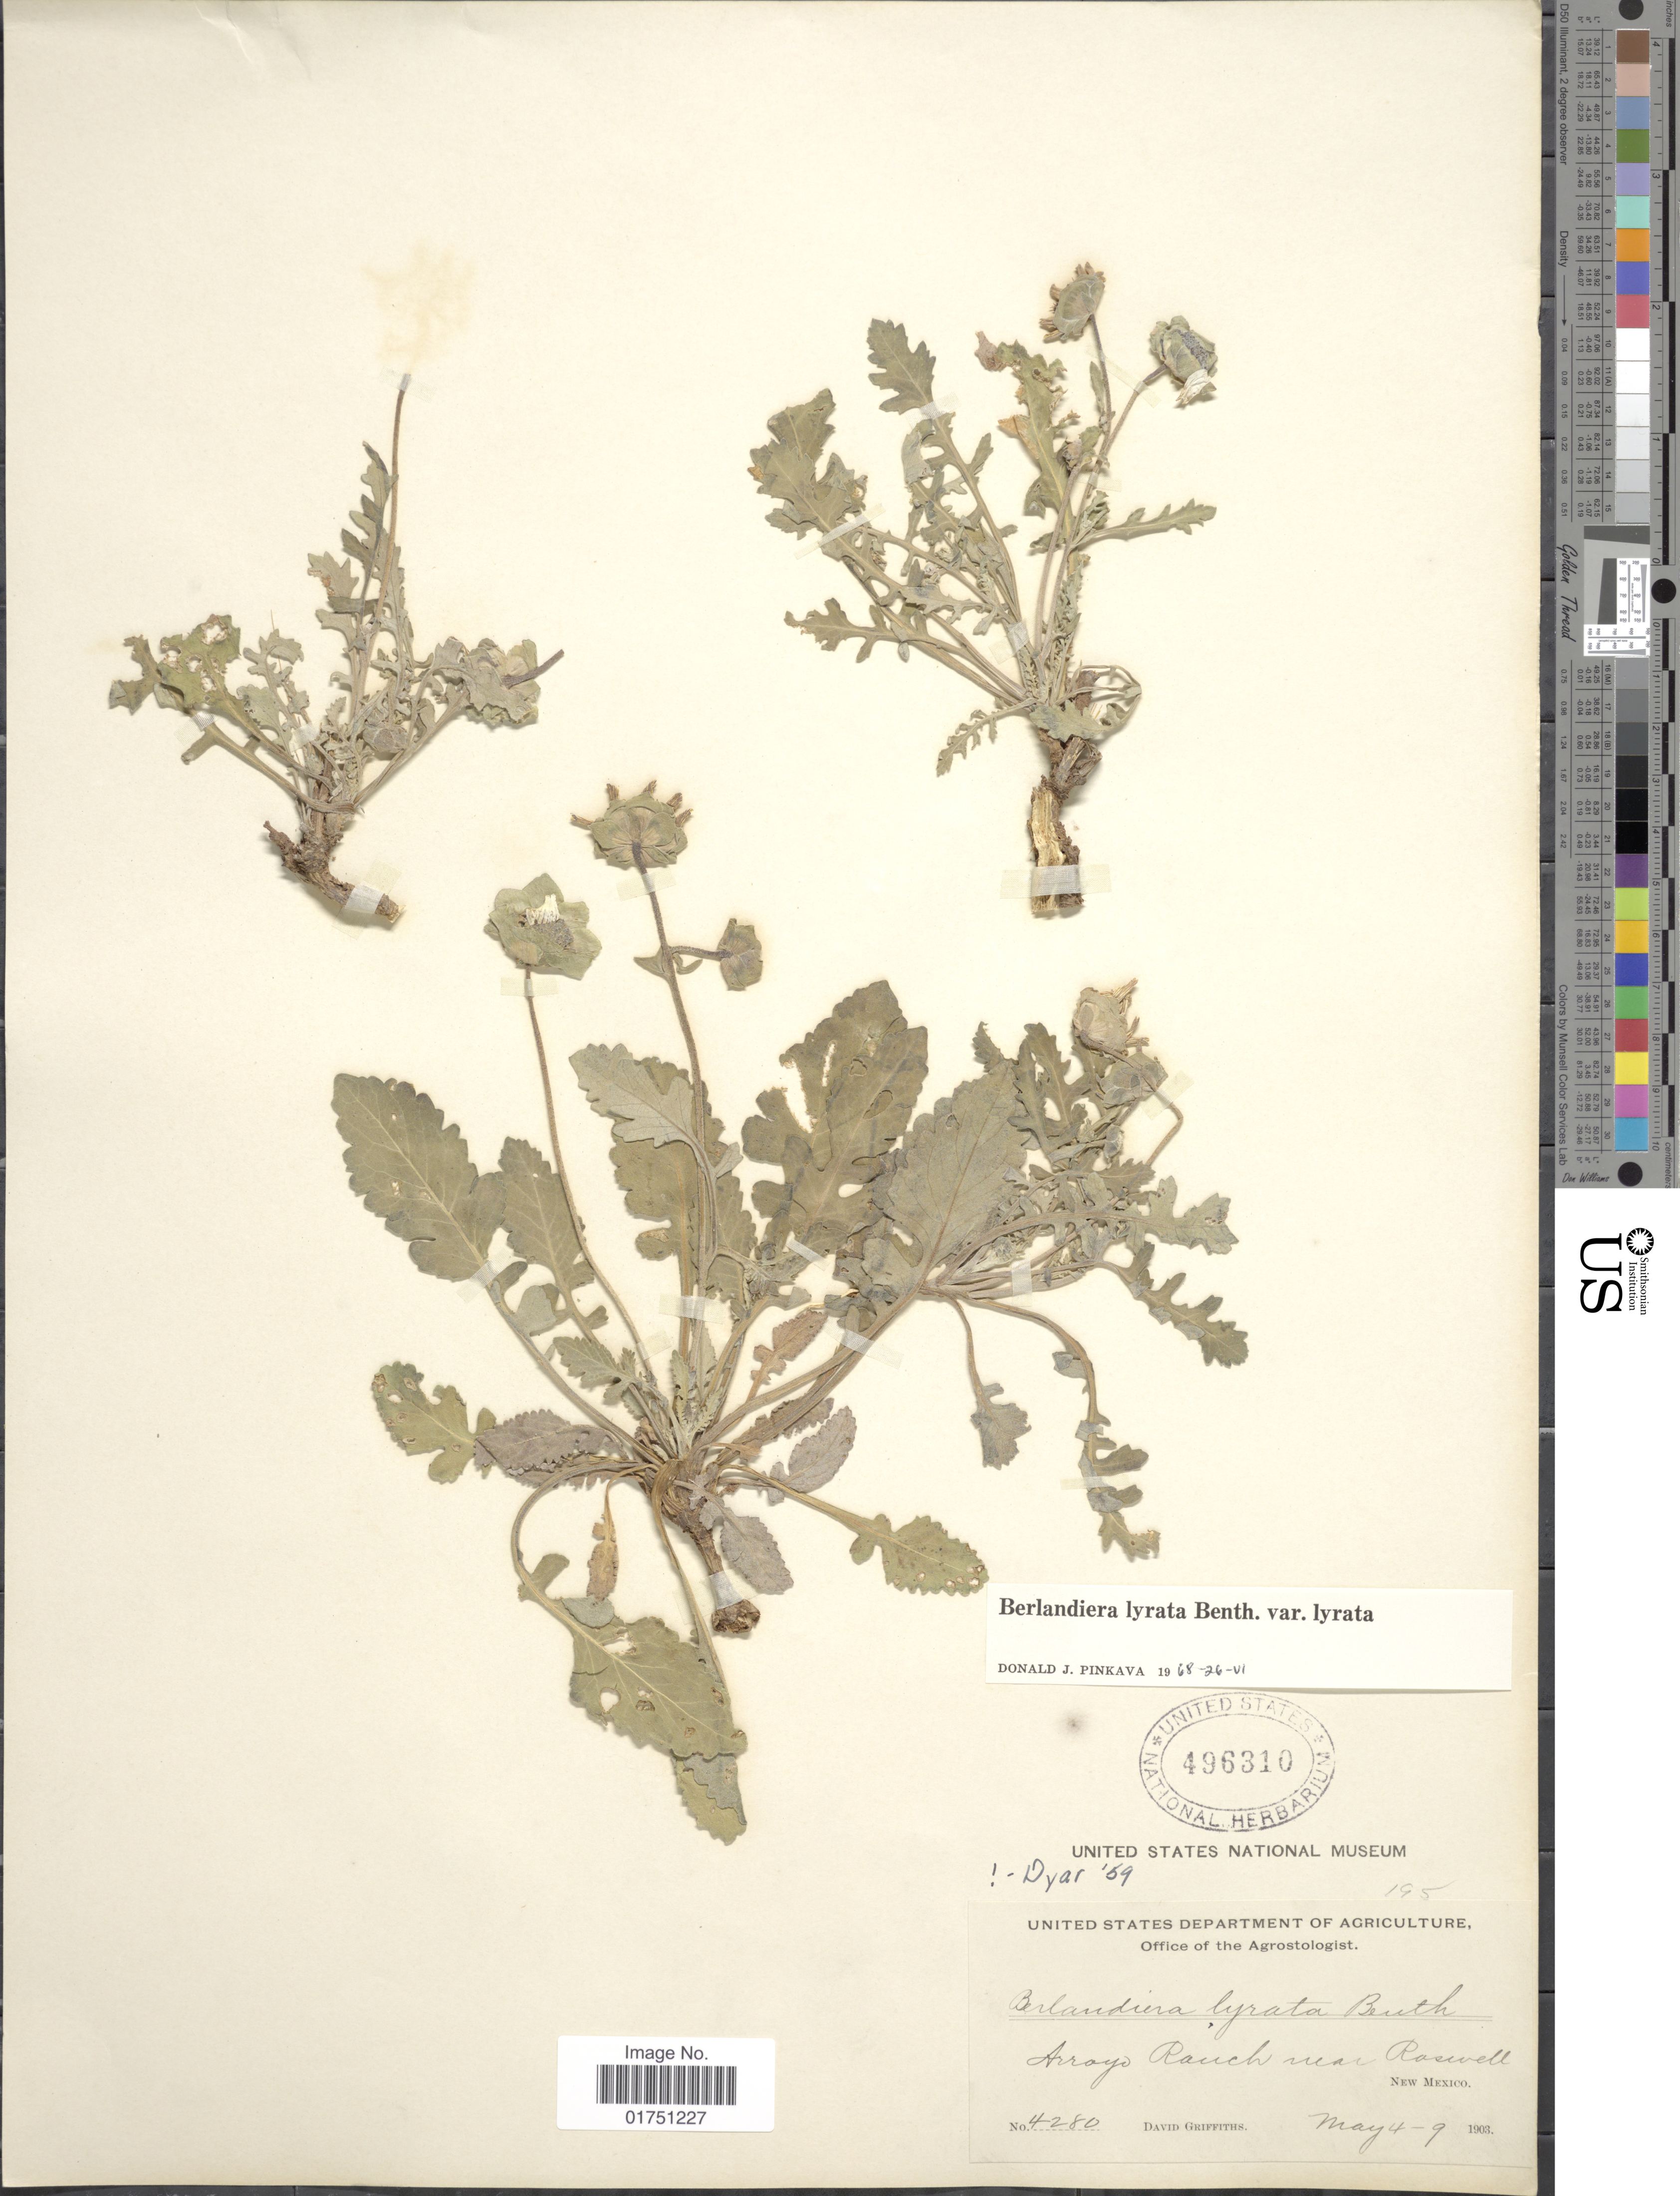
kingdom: Plantae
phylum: Tracheophyta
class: Magnoliopsida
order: Asterales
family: Asteraceae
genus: Berlandiera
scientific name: Berlandiera lyrata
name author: Benth.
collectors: D. Griffiths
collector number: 4280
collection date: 1903-05-04/1903-05-09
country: United States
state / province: New Mexico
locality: Arroyo Ranch near Roswell, New Mexico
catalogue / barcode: US 496310